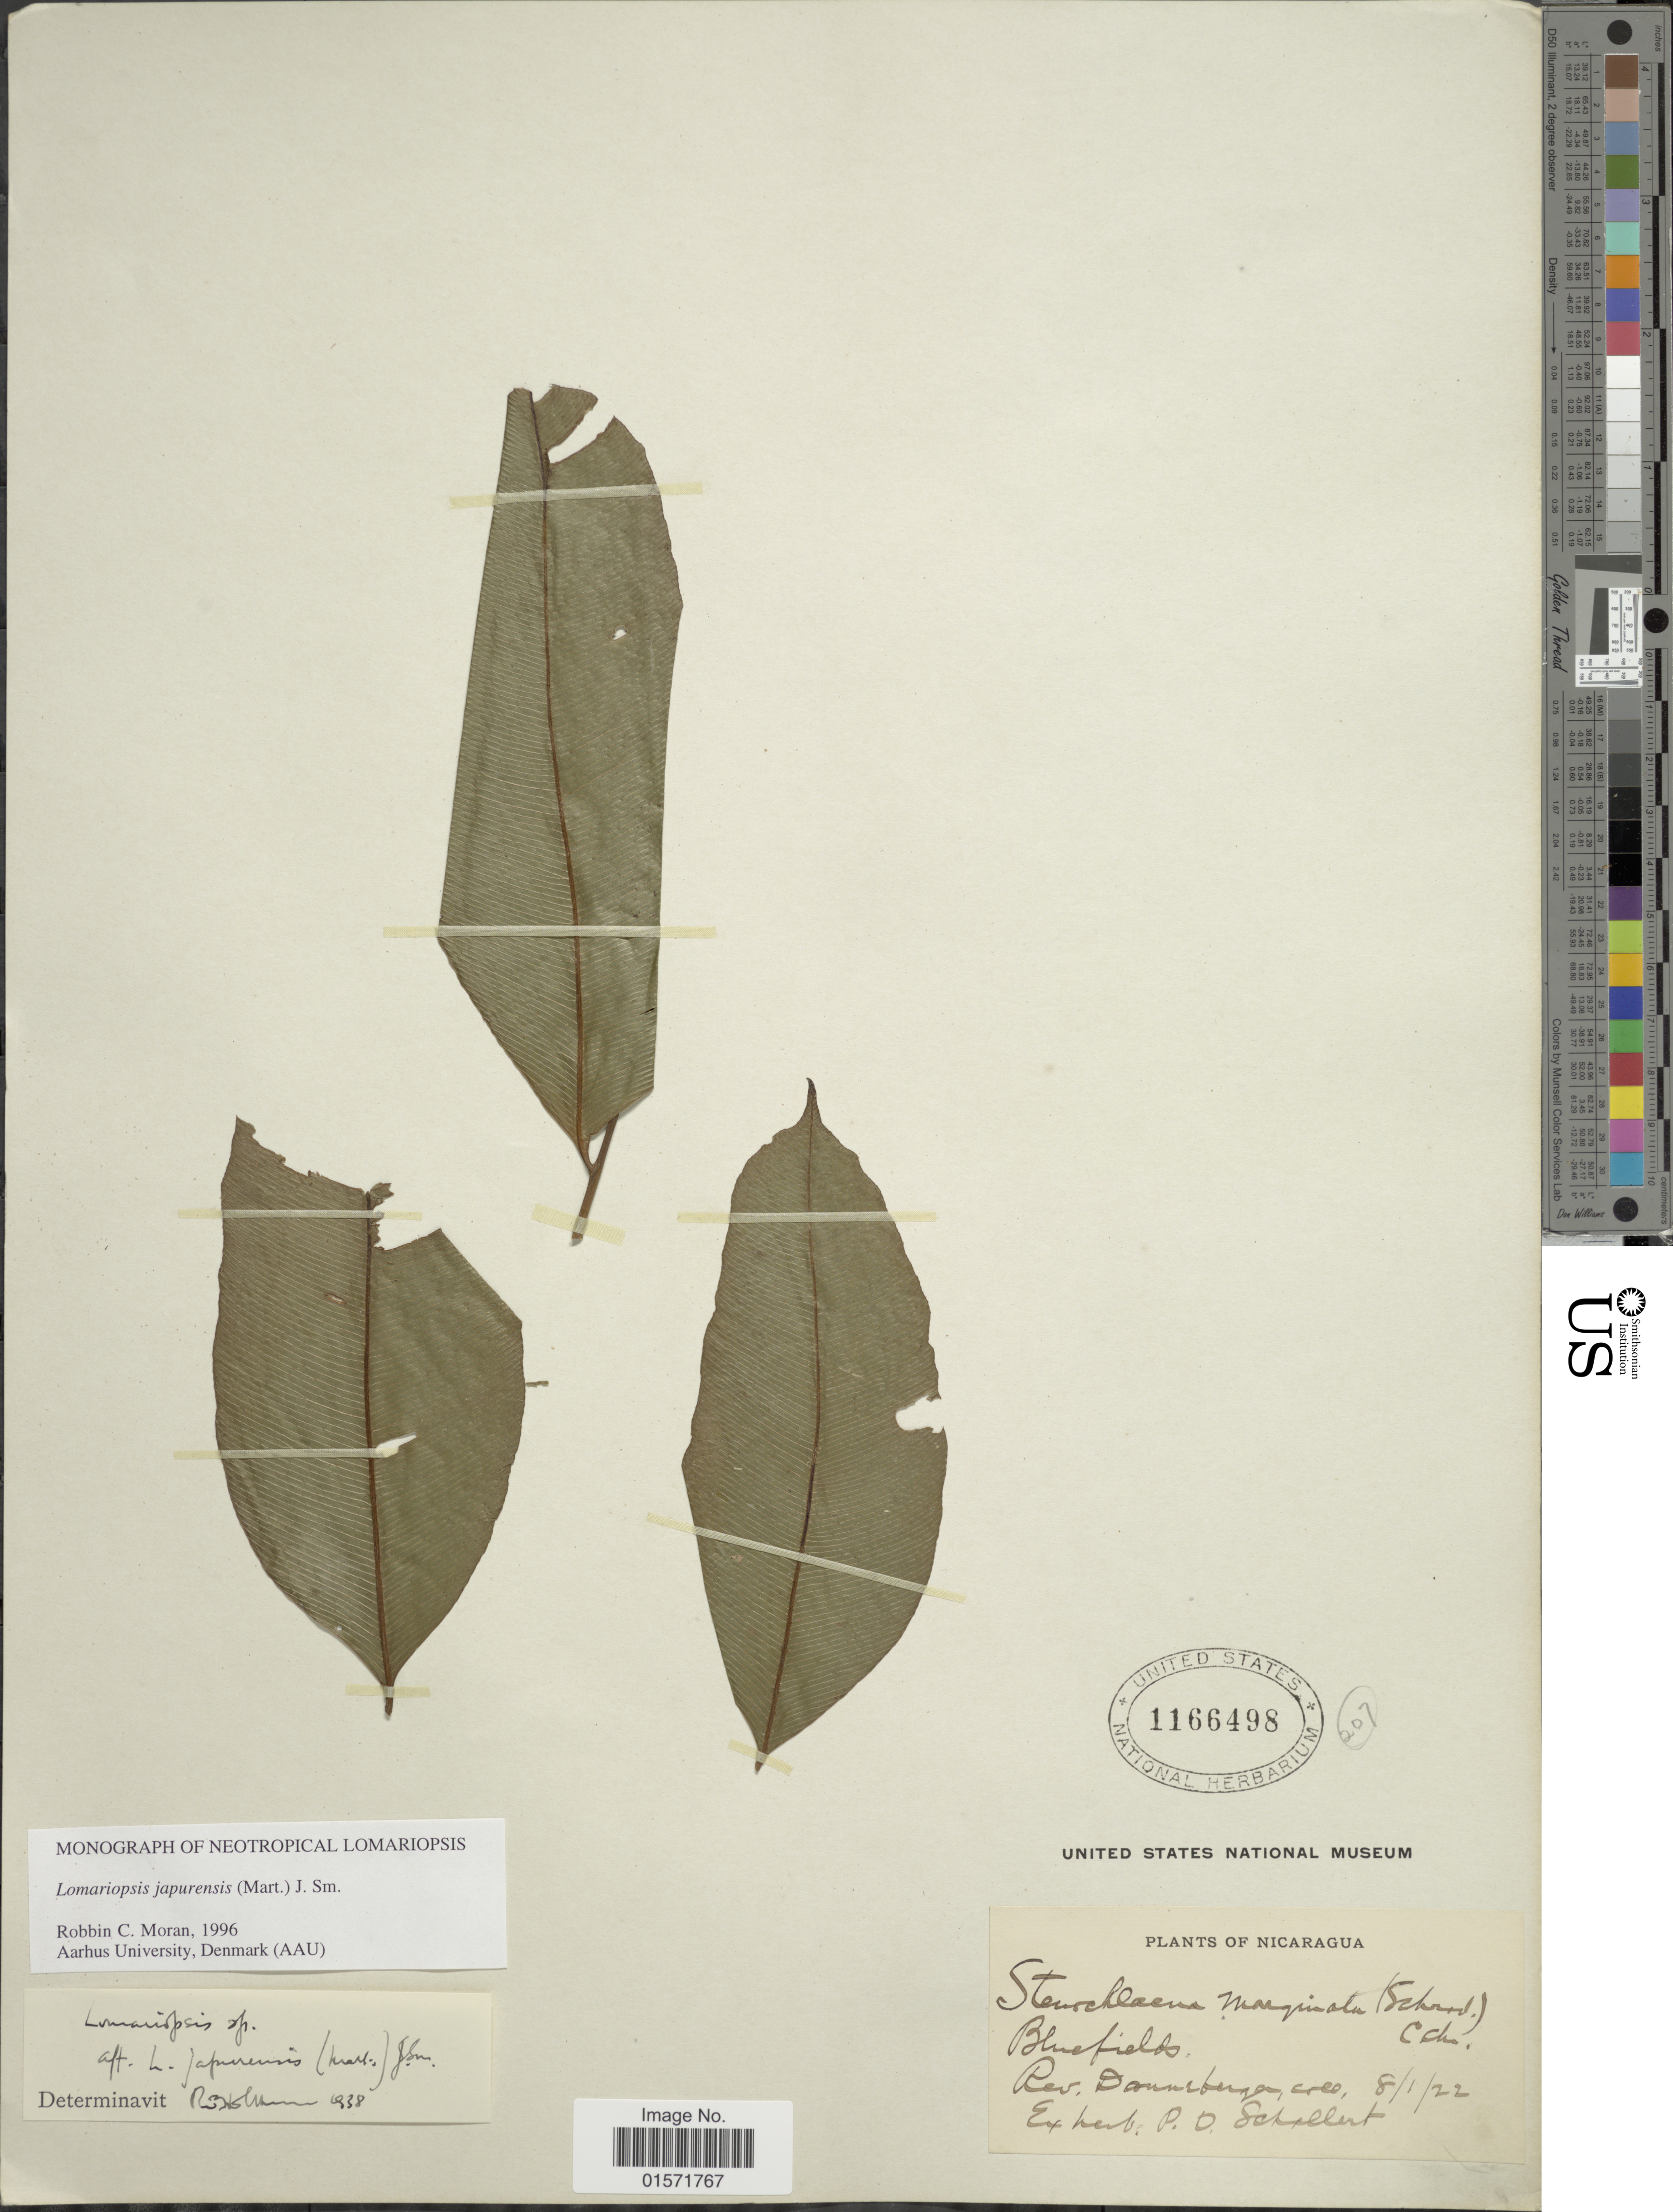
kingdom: Plantae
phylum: Tracheophyta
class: Polypodiopsida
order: Polypodiales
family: Lomariopsidaceae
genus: Lomariopsis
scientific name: Lomariopsis japurensis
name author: (Mart.) J. Sm.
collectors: Danneberger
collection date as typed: Transcribed d/m/y: 8/1/22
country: Nicaragua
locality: Bluefields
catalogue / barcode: US 1166498